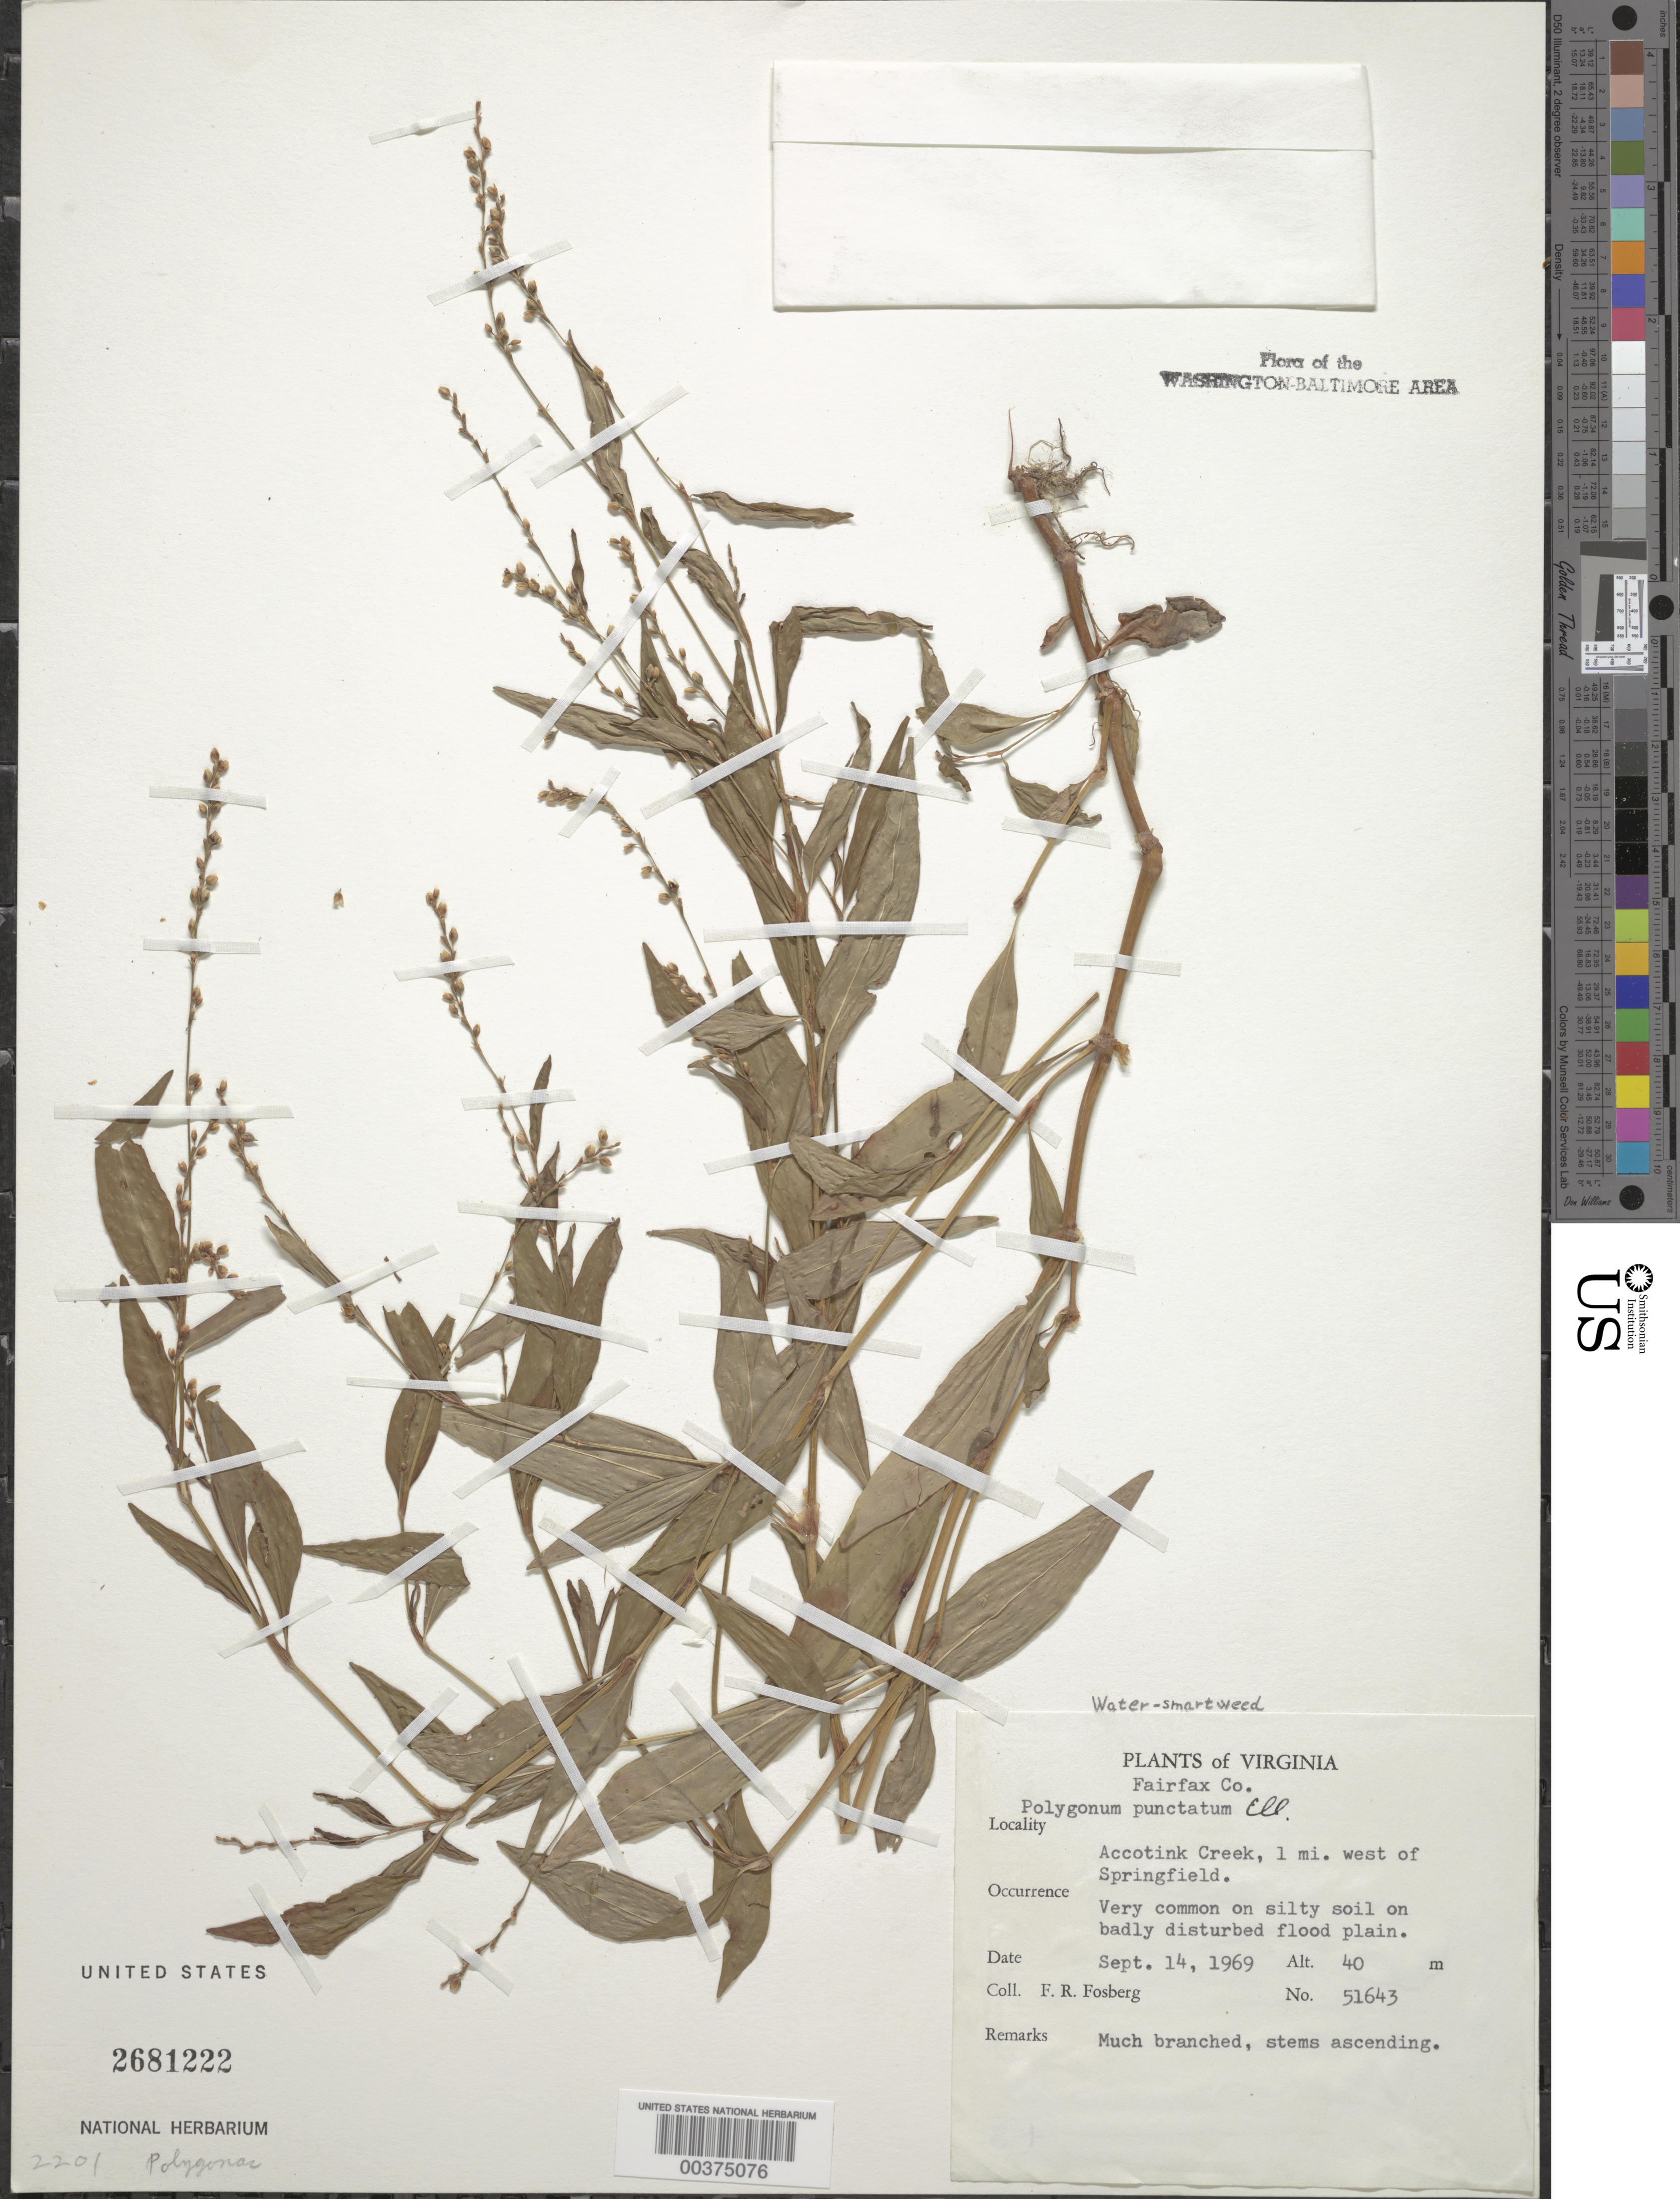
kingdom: Plantae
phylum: Tracheophyta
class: Magnoliopsida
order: Caryophyllales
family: Polygonaceae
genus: Persicaria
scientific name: Persicaria punctata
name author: (Elliott) Small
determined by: Atha, D. E.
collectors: F. R. Fosberg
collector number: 51643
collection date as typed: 14 Sep 1969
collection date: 1969-09-14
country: United States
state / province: Virginia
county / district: Fairfax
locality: Accotink Creek, west of Springfield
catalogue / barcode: US 2681222